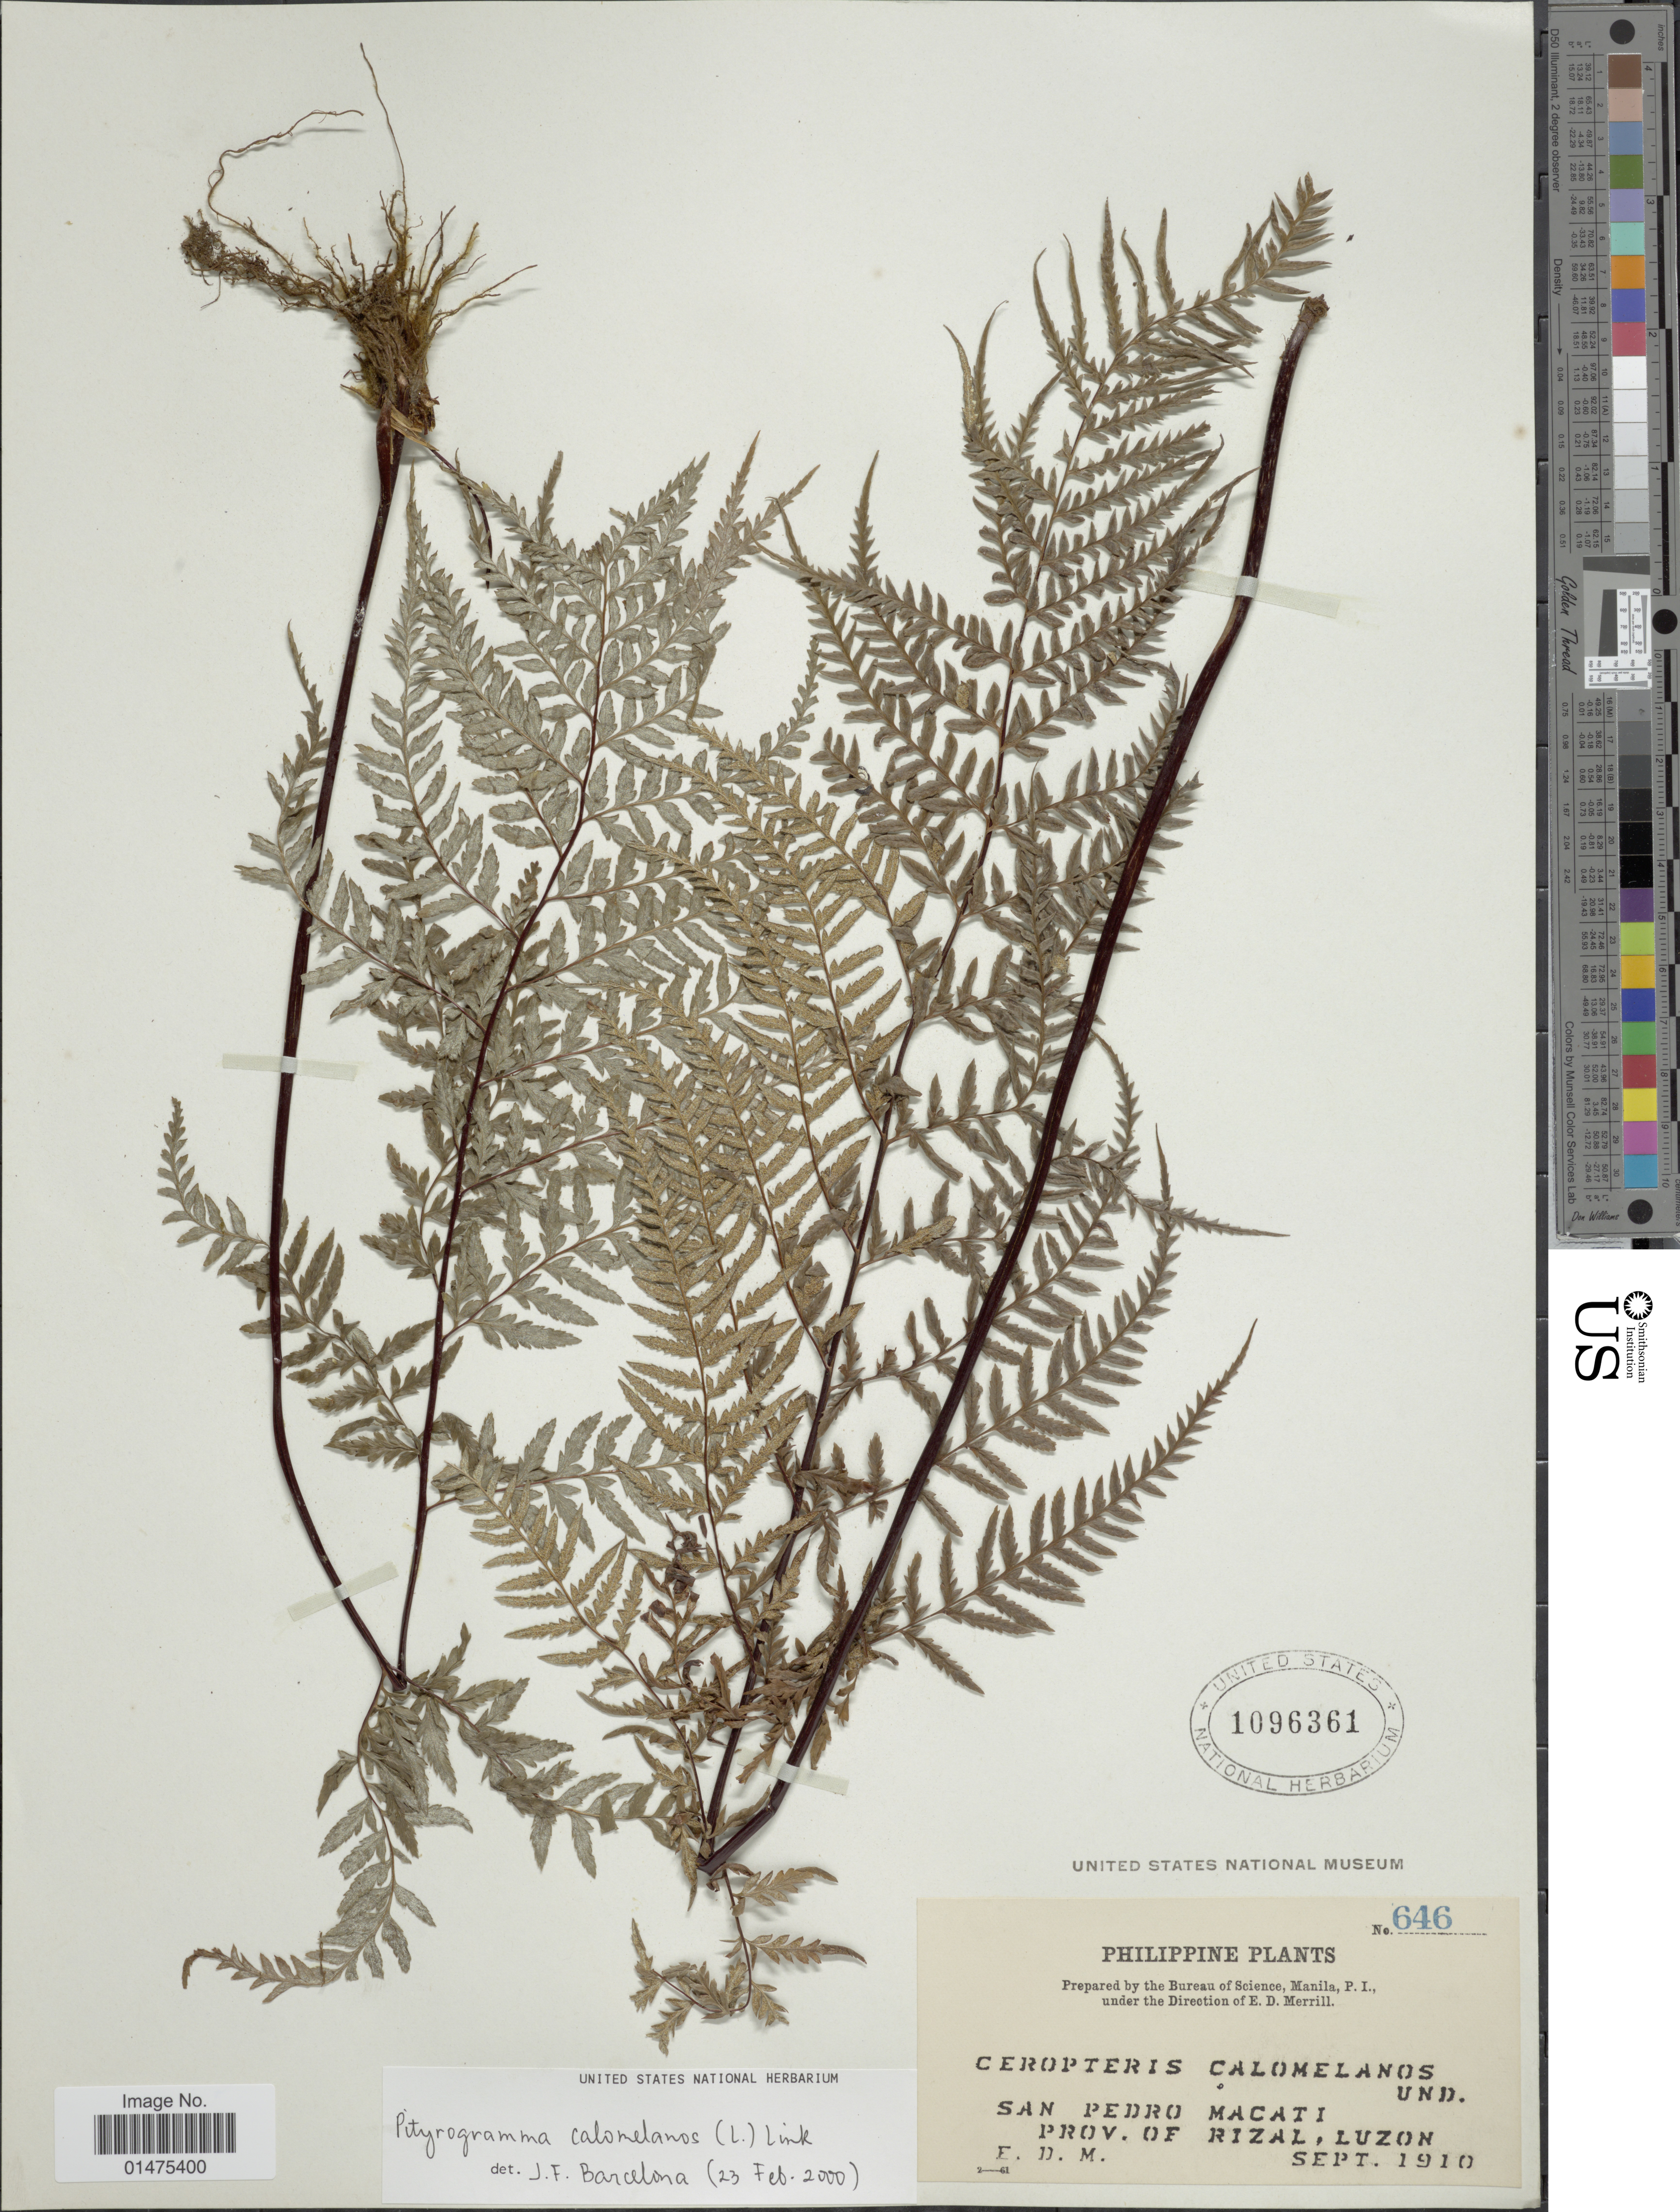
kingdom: Plantae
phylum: Tracheophyta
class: Polypodiopsida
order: Polypodiales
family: Pteridaceae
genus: Pityrogramma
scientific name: Pityrogramma calomelanos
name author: (L.) Link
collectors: E. D. Merrill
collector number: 646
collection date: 1910-09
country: Philippines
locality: San Pedreo Macati, Prov. of Rizal, Luzon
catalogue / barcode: US 1096361